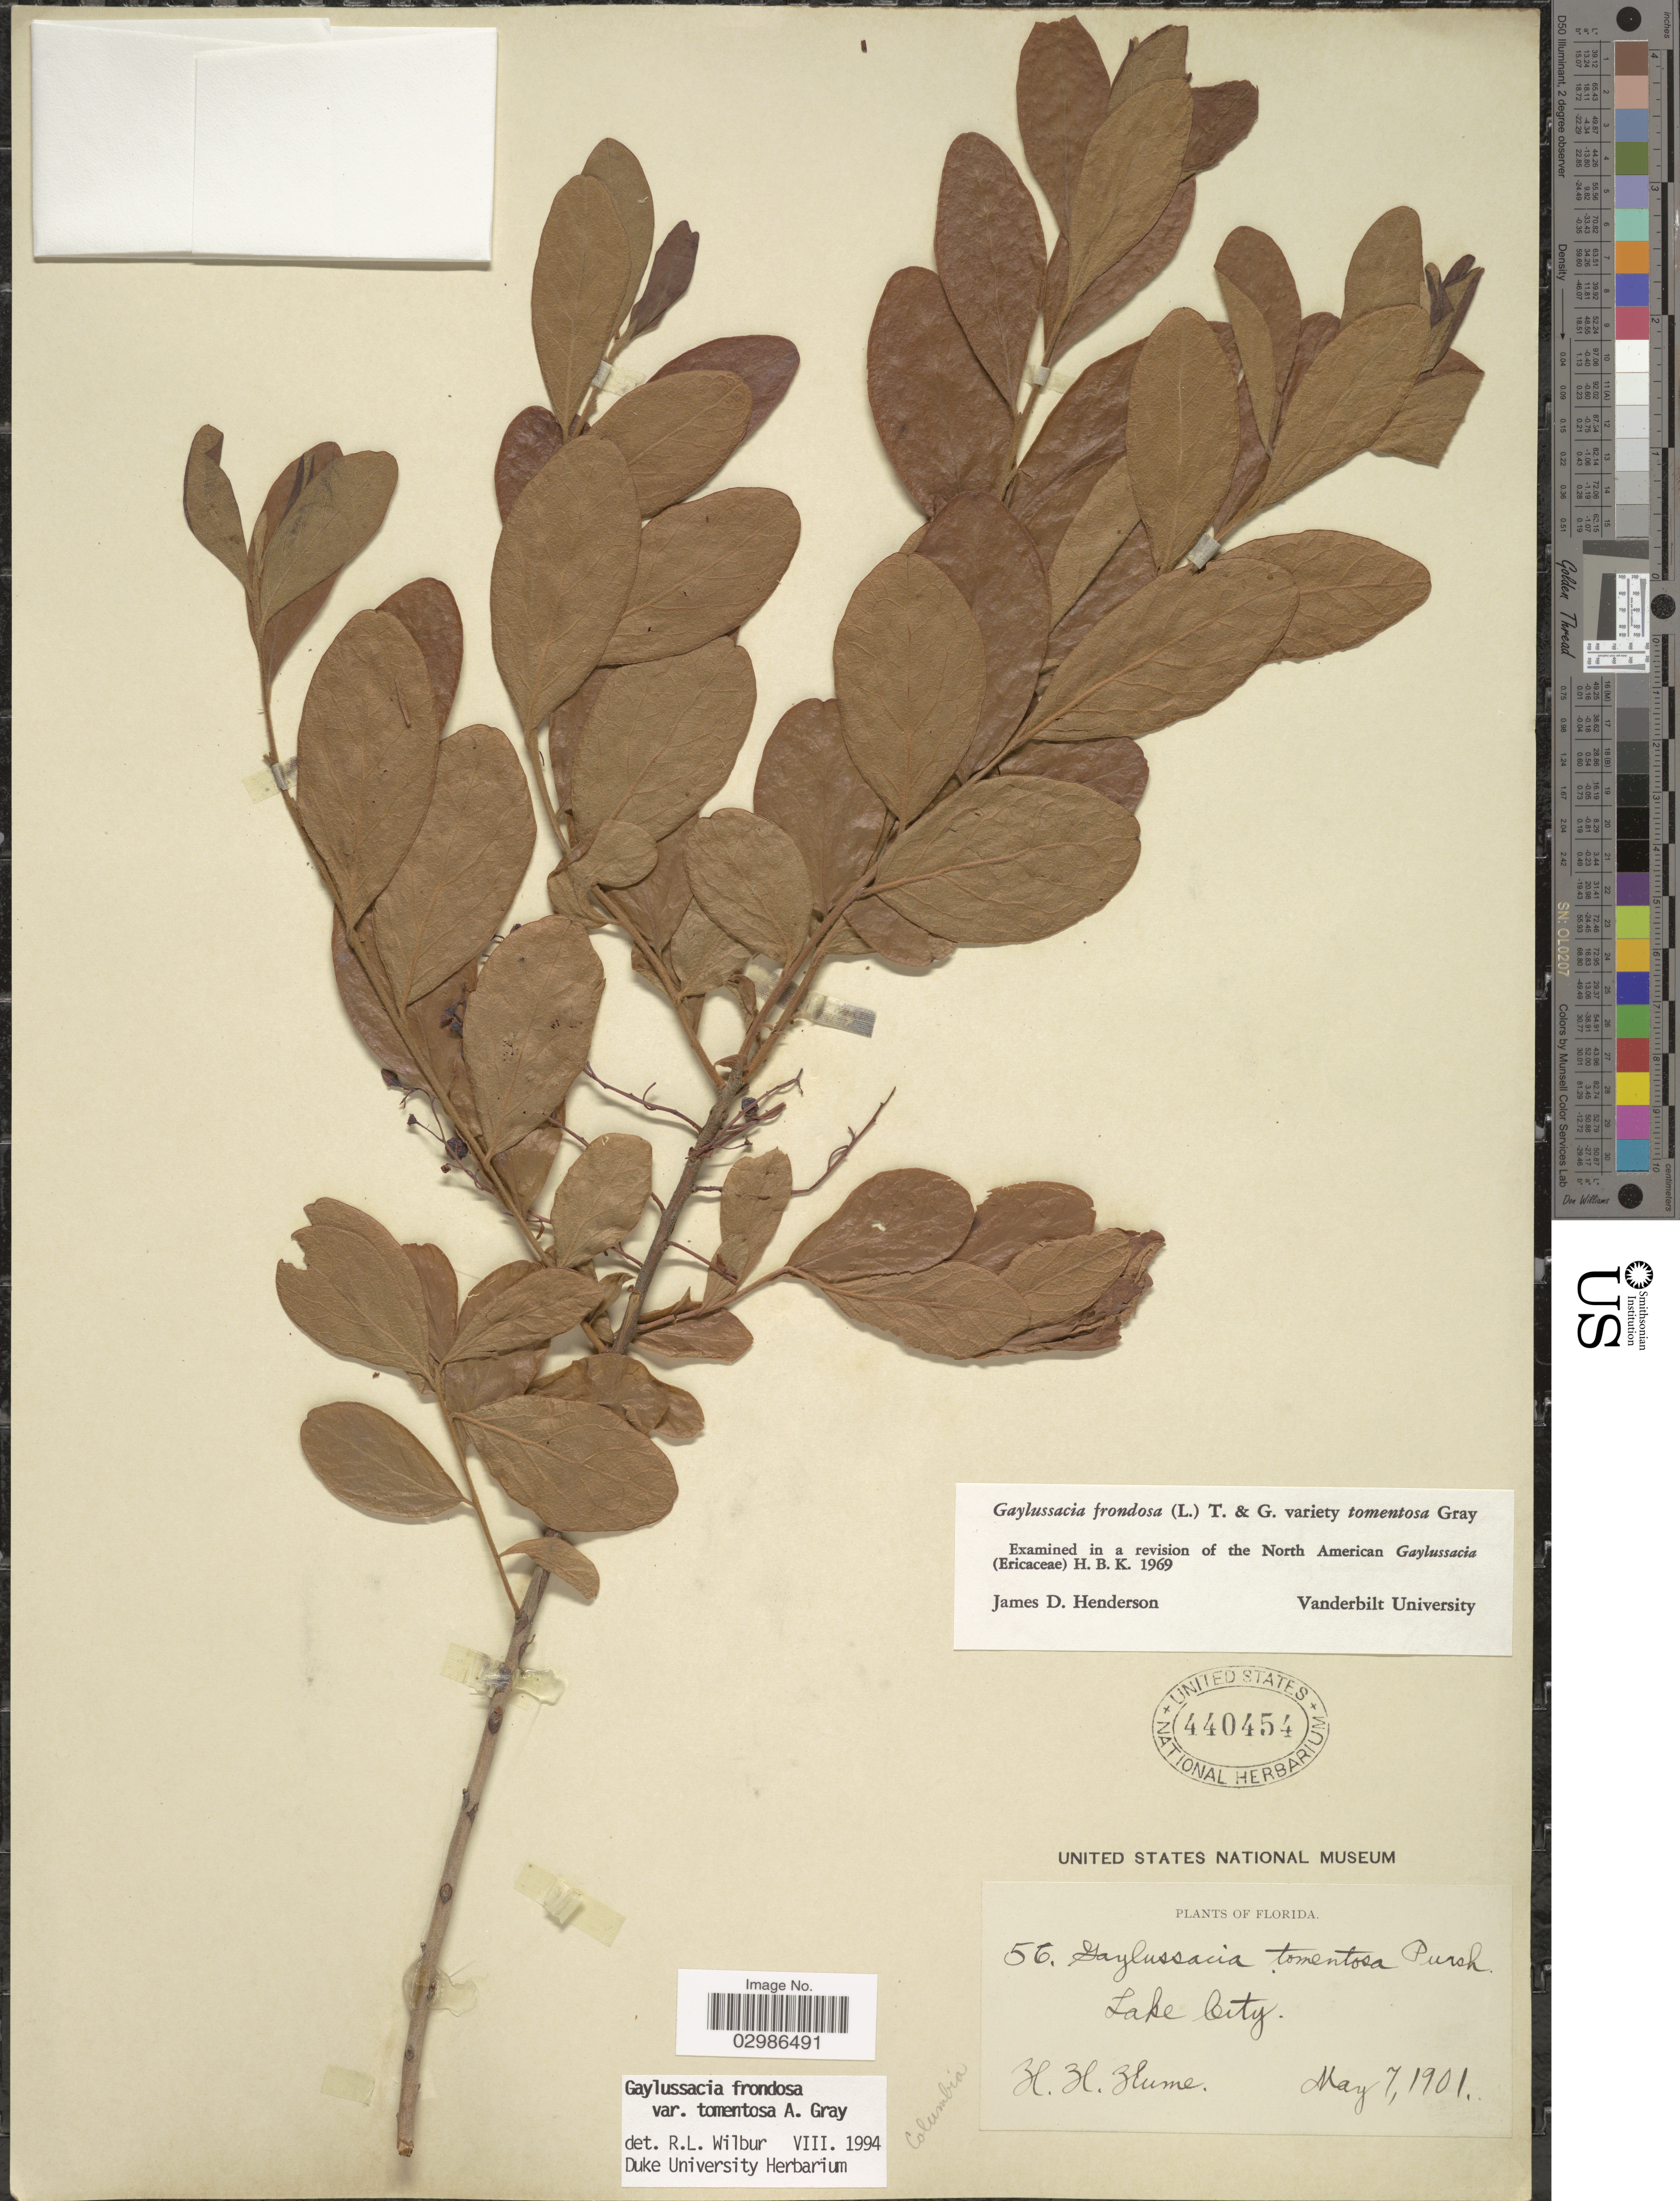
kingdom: Plantae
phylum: Tracheophyta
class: Magnoliopsida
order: Ericales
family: Ericaceae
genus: Gaylussacia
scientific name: Gaylussacia frondosa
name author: (L.) Torr. & A. Gray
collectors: H. Hume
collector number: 56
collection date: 1901-05-07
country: United States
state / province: Florida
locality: Lake City. Columbia.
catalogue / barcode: US 440454